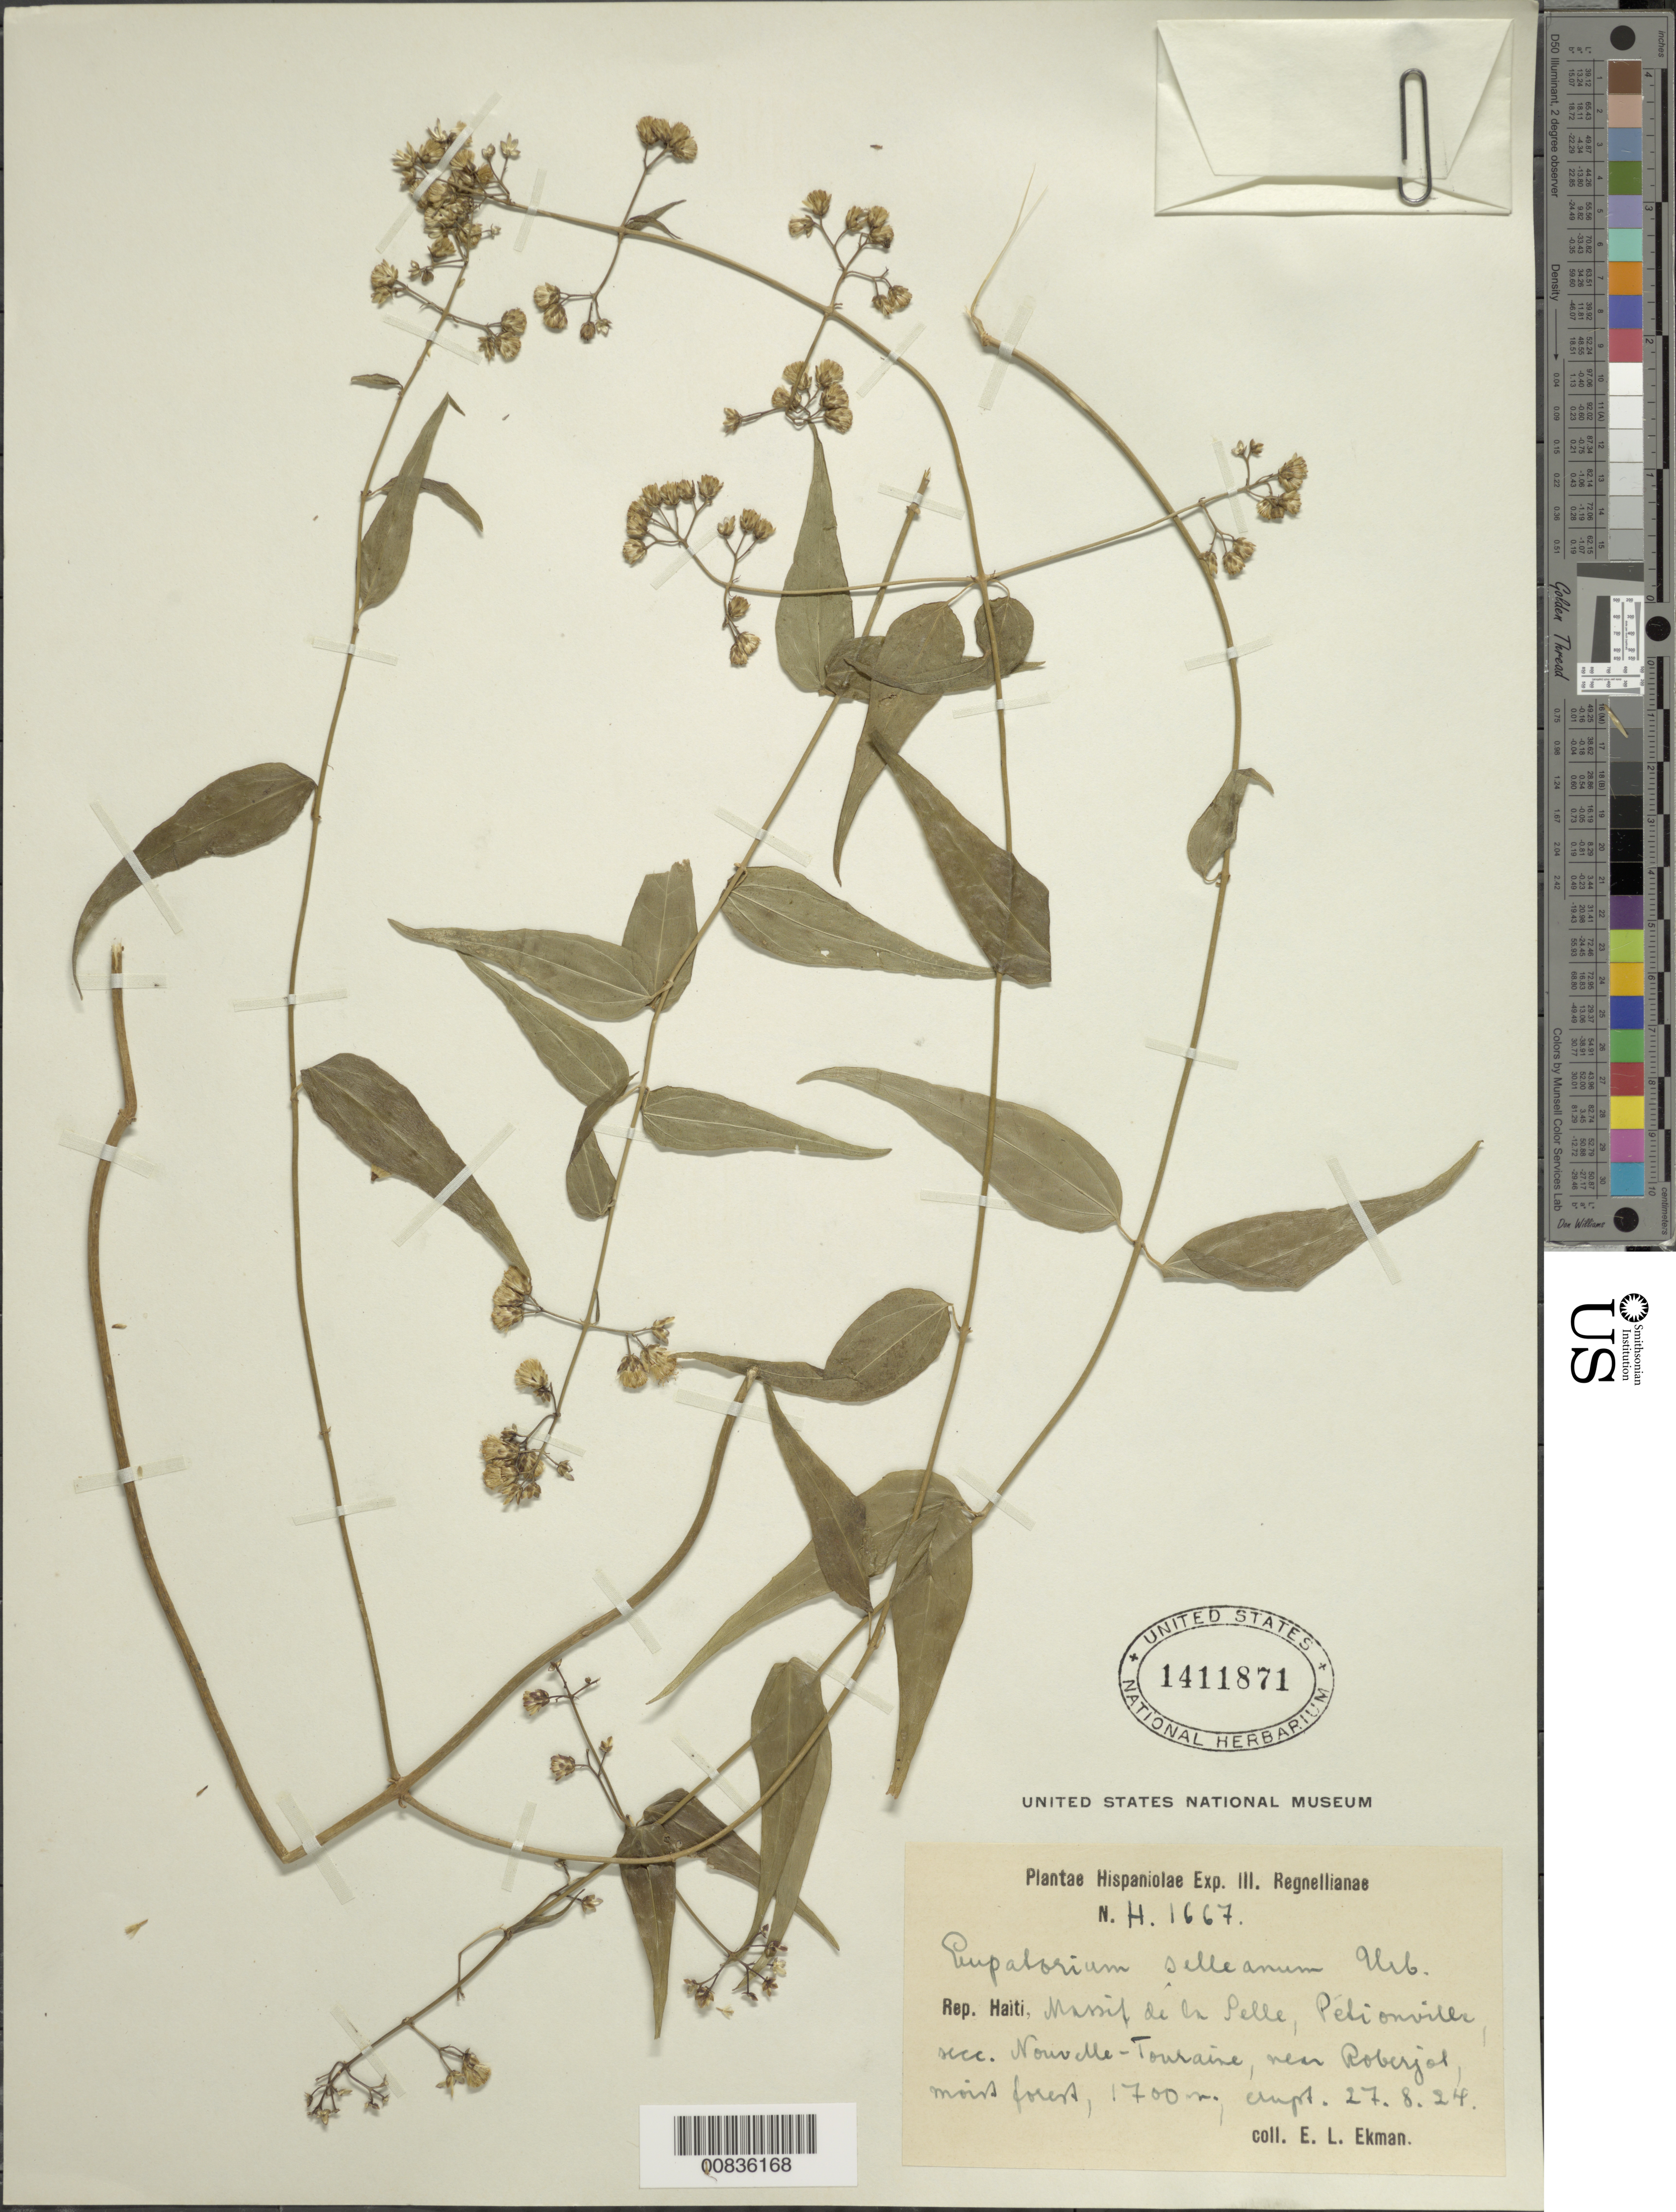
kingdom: Plantae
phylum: Tracheophyta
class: Magnoliopsida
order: Asterales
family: Asteraceae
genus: Koanophyllon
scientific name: Koanophyllon selleanum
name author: (Urb.) R.M. King & H. Rob.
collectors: E. L. Ekman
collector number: H 1667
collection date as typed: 27 Aug 1924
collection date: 1924-08-27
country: Haiti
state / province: Ouest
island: Hispaniola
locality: Massif de la Selle, Pétionville, Nouvelle-Touraine, near Roberjol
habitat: Moist forest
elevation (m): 1700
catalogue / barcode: US 1411871